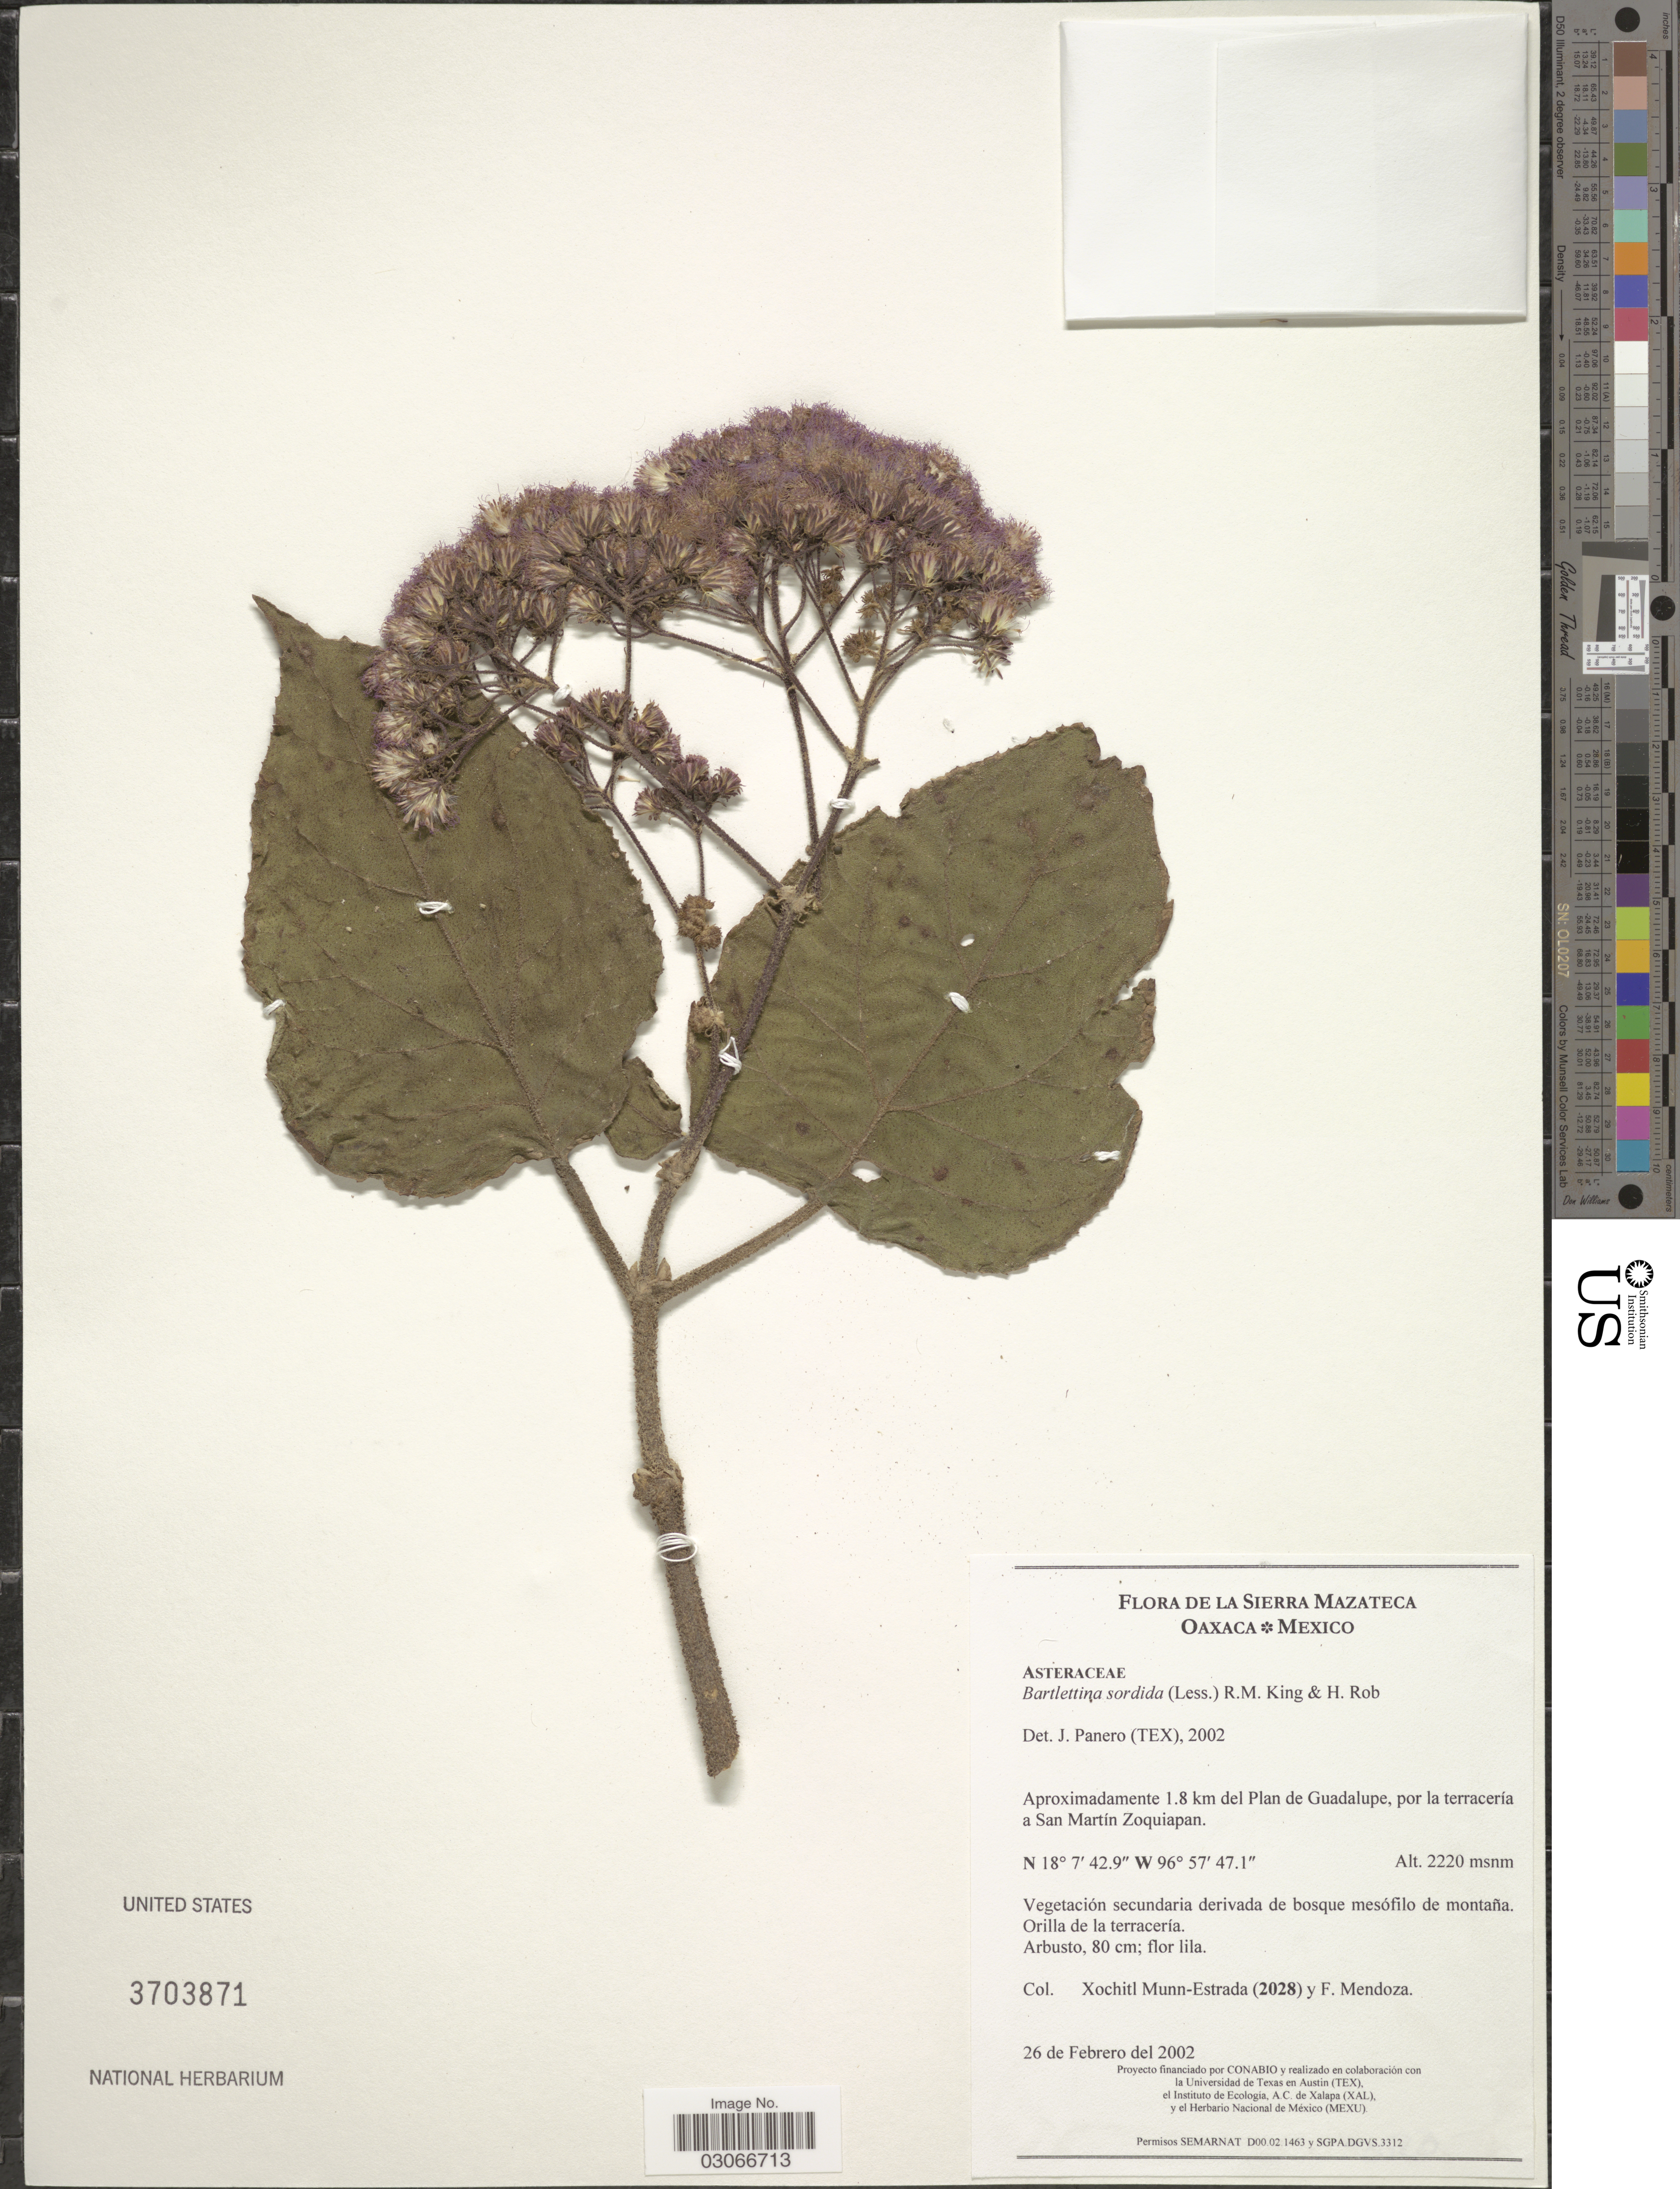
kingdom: Plantae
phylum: Tracheophyta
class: Magnoliopsida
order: Asterales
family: Asteraceae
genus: Bartlettina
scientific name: Bartlettina sordida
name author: (Less.) R.M. King & H. Rob.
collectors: X. Munn-Estrada & F. Mendoza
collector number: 2028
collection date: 2002-02-26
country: Mexico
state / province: Oaxaca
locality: La Sierra Mazateca. Aproximadamente 1.8 km del Plan de Guadalupe, por la terracería a San Martín Zoquiapan.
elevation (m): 2220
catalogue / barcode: US 3703871